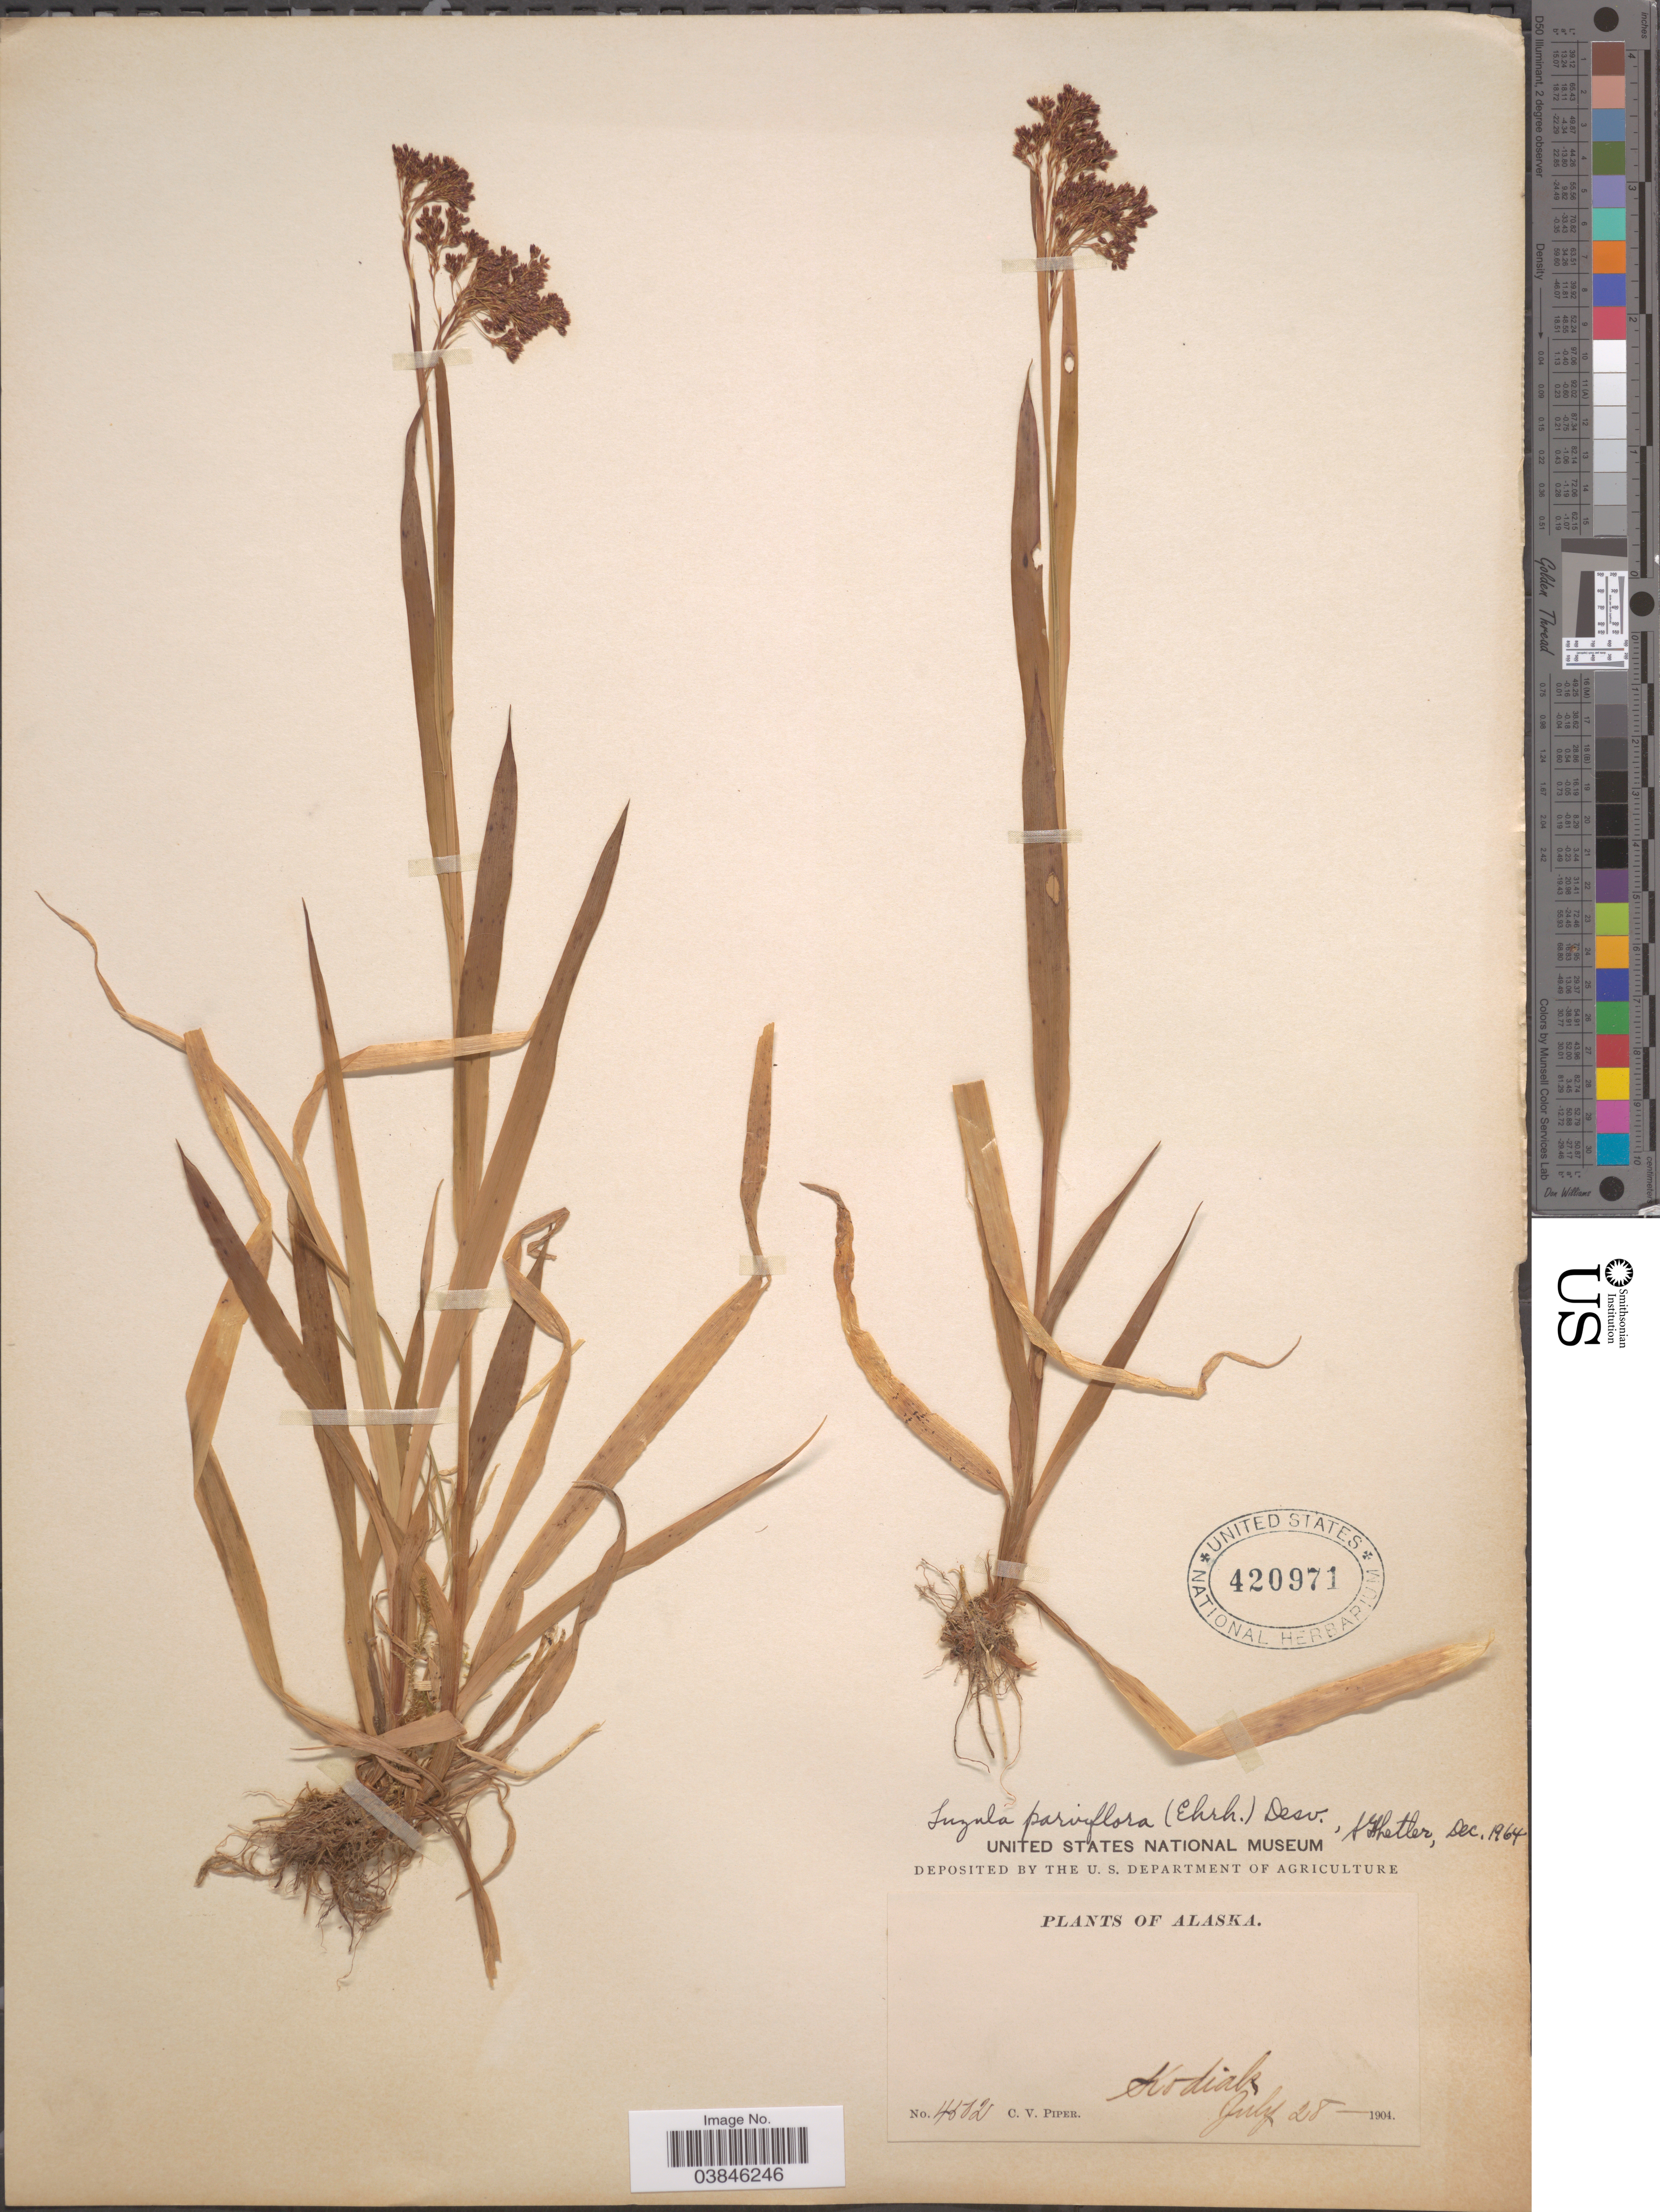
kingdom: Plantae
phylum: Tracheophyta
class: Liliopsida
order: Poales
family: Juncaceae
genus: Luzula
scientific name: Luzula parviflora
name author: (Ehrh.) Desv.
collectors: C. V. Piper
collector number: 4502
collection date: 1904-07-28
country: United States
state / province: Alaska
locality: Kodiak.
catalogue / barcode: US 420971